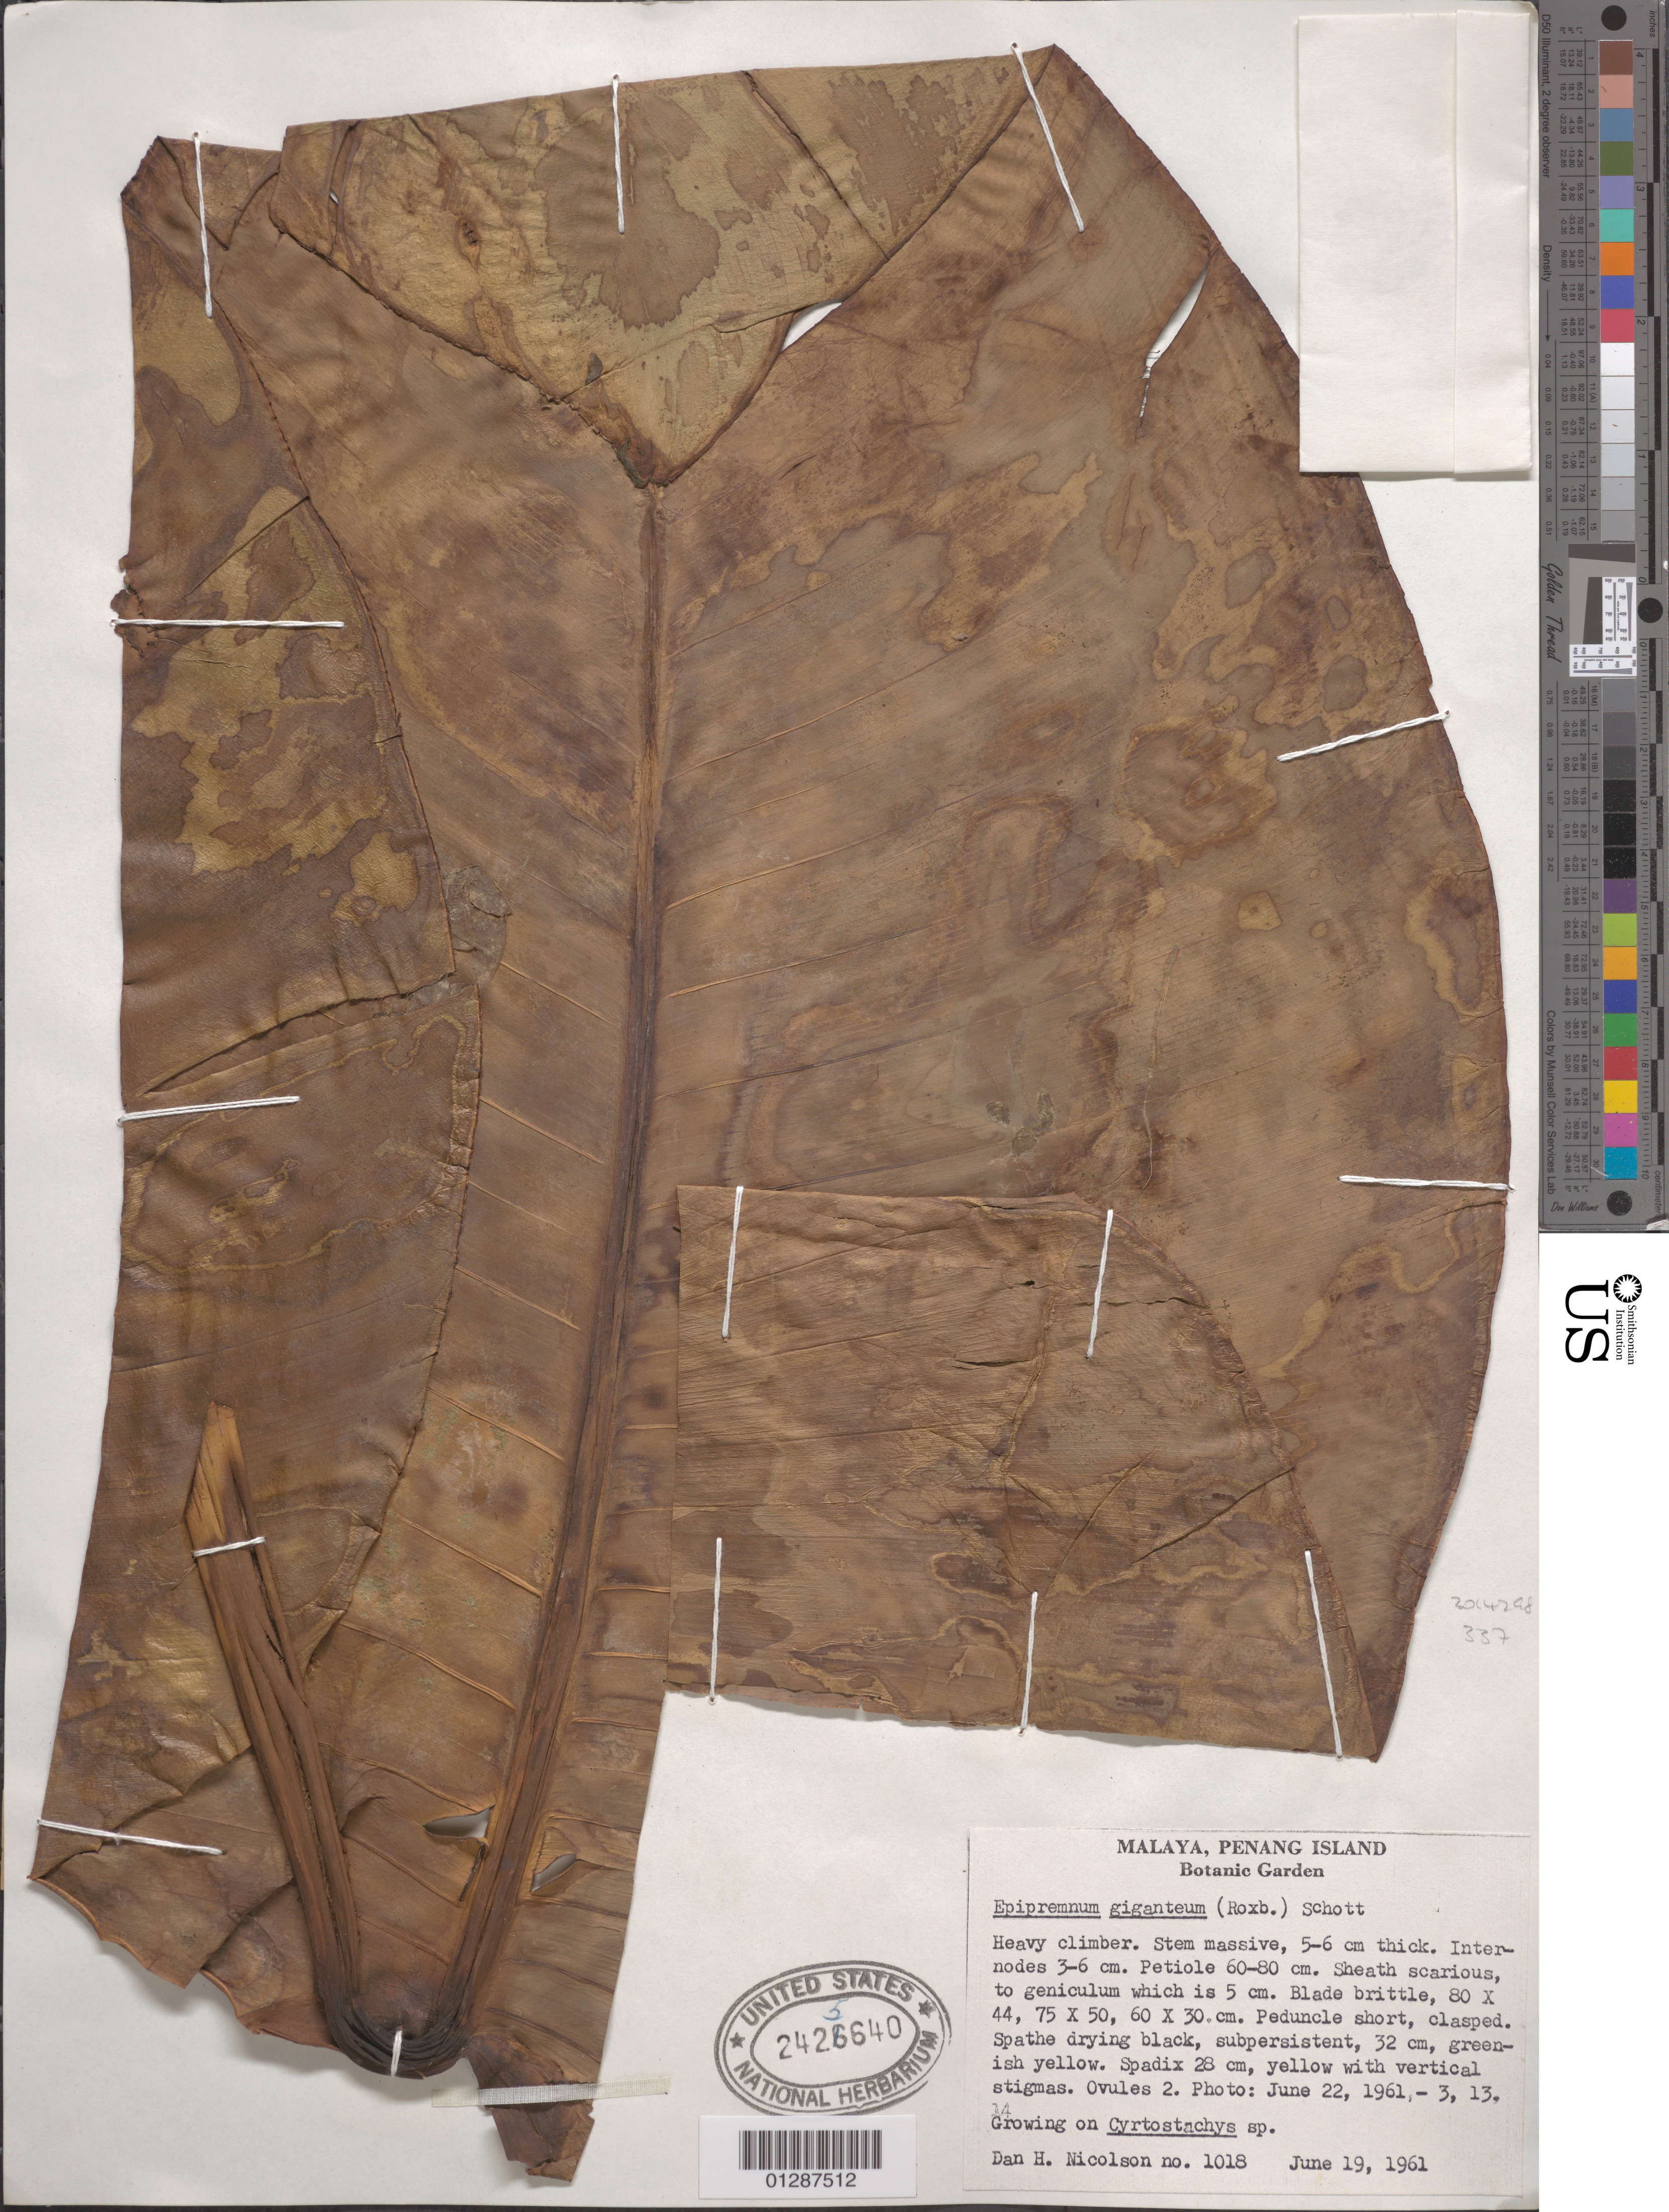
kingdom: Plantae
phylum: Tracheophyta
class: Liliopsida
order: Alismatales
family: Araceae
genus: Epipremnum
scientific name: Epipremnum giganteum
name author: (Roxb.) Schott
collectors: D. H. Nicolson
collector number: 1018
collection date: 1961-06-19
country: Malaysia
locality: Malaya, Penang Island. Botanic Garden.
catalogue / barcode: US 2425640